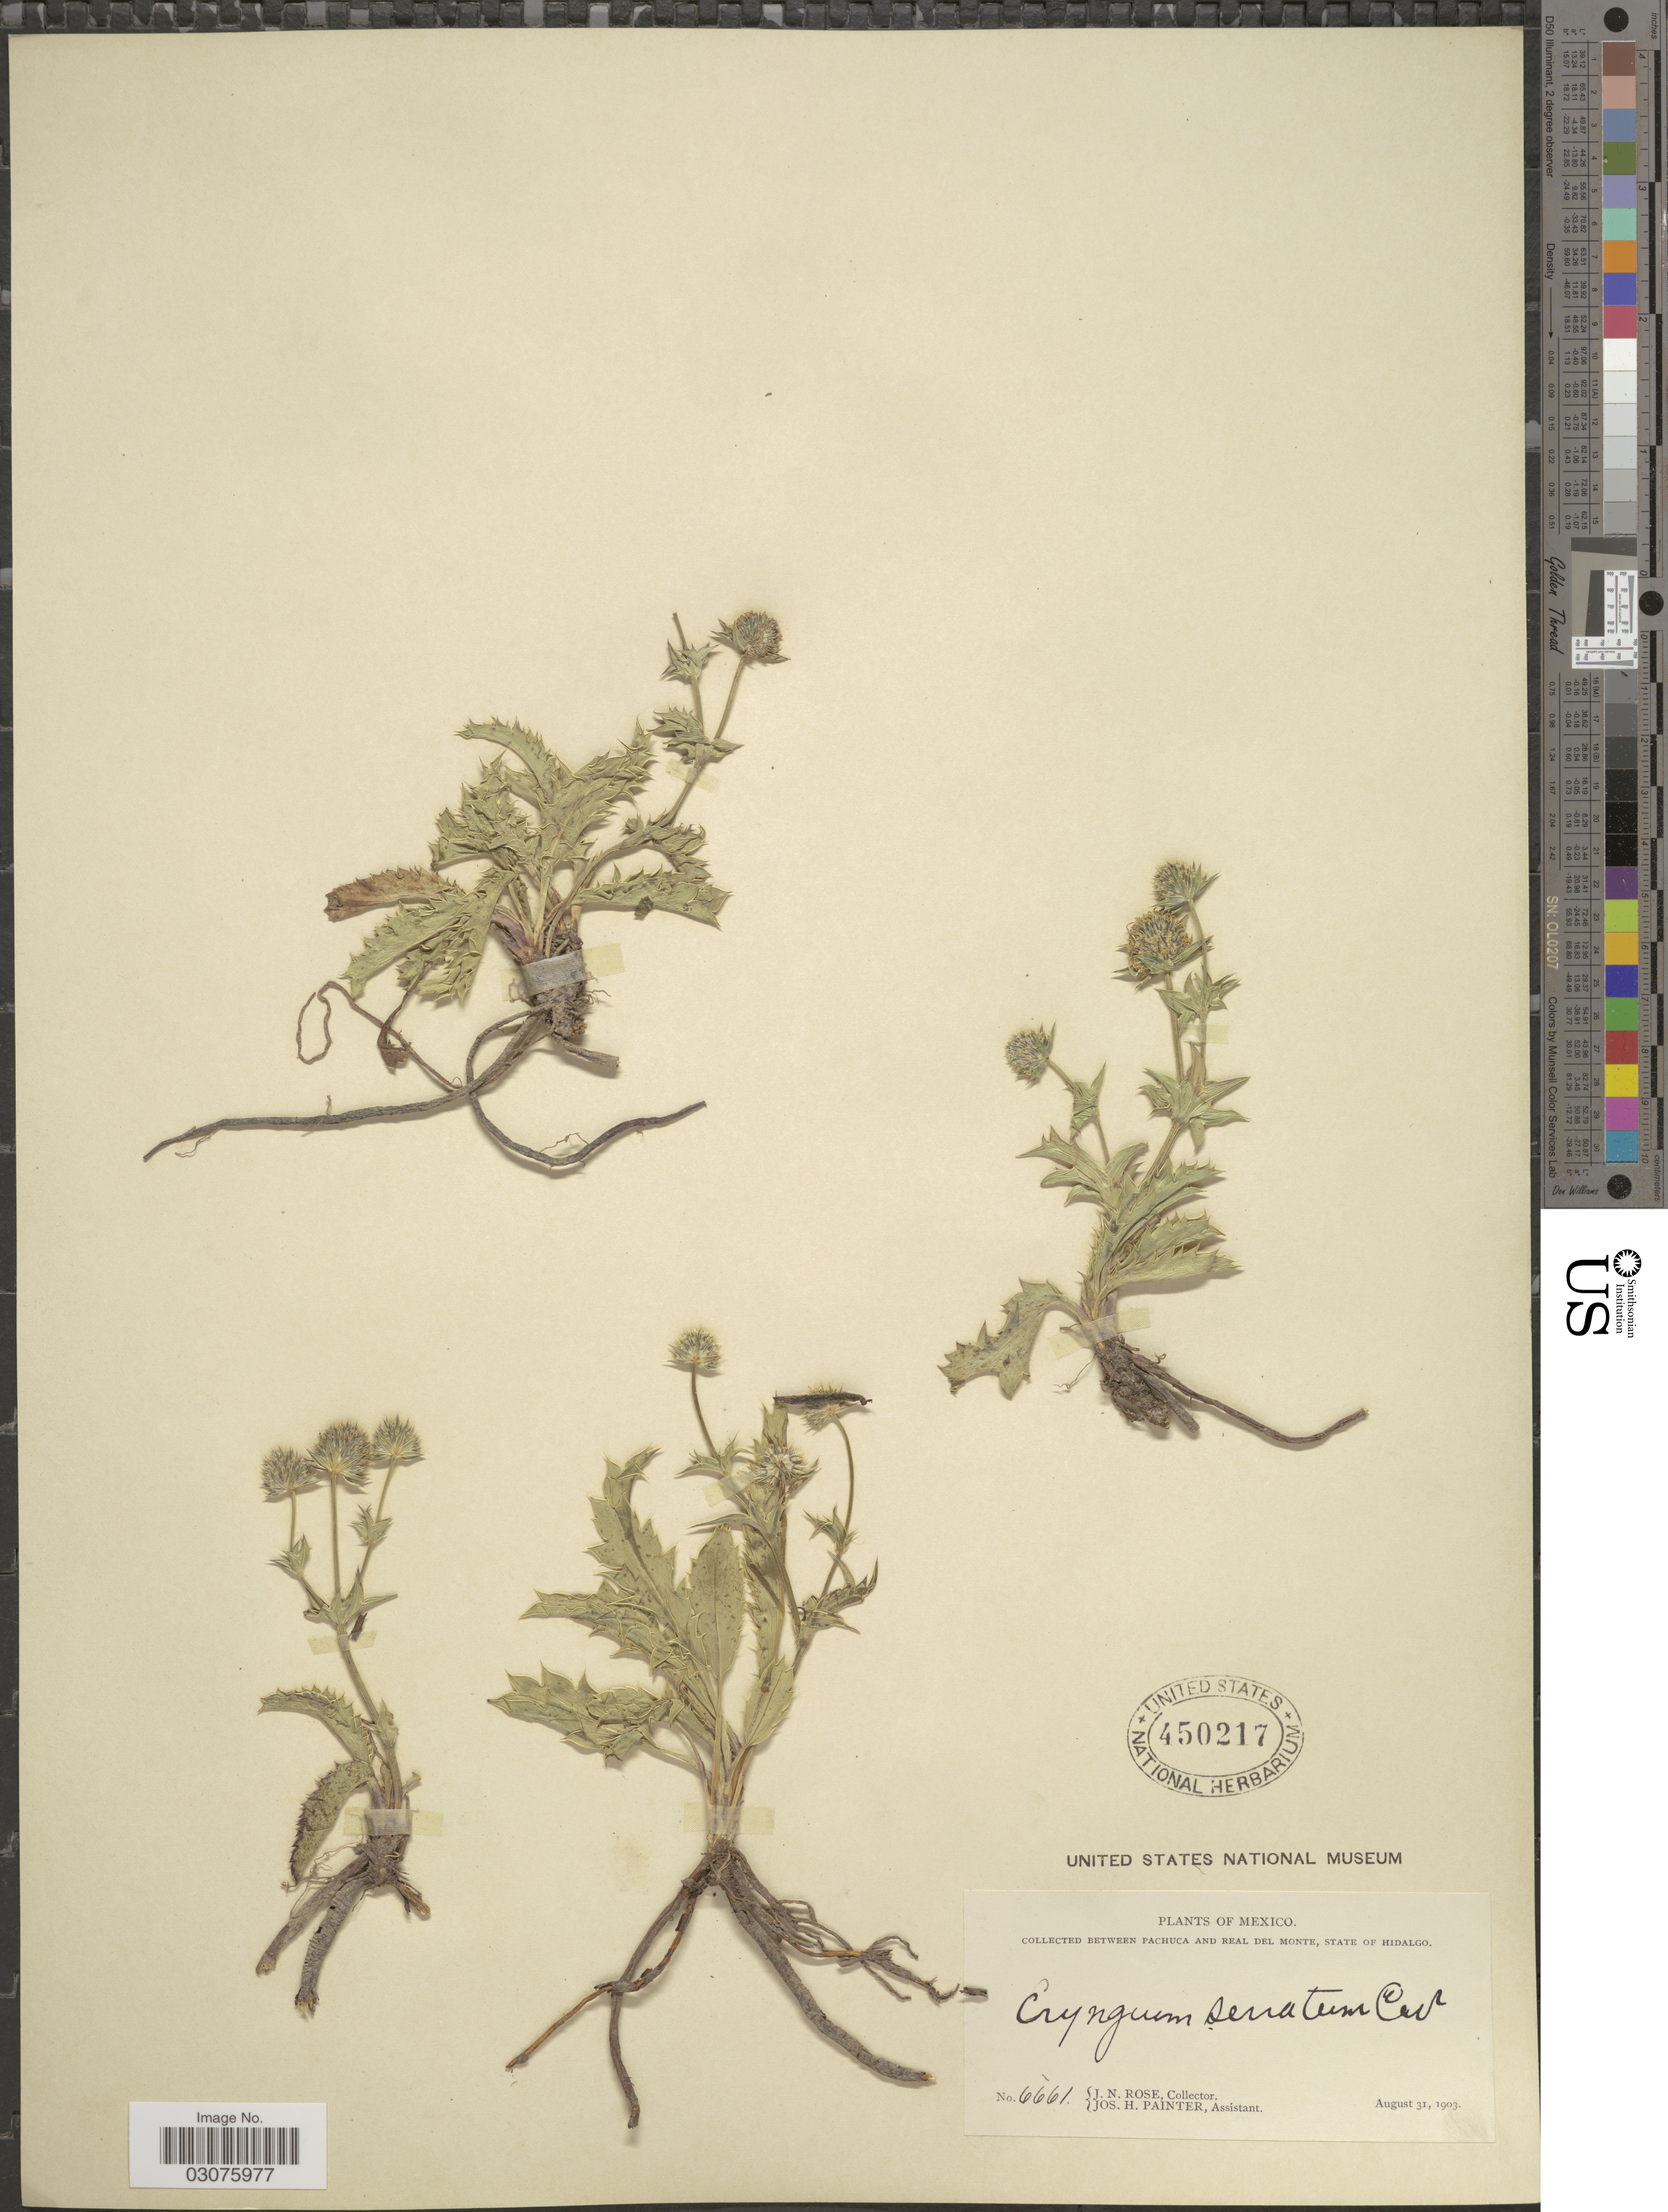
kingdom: Plantae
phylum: Tracheophyta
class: Magnoliopsida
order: Apiales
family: Apiaceae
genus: Eryngium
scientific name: Eryngium serratum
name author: Cav.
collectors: J. N. Rose & J. H. Painter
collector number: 6661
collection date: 1903-08-31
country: Mexico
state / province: Hidalgo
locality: Collected between Pachuca and Real del Monte, State of Hidalgo.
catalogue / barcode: US 450217